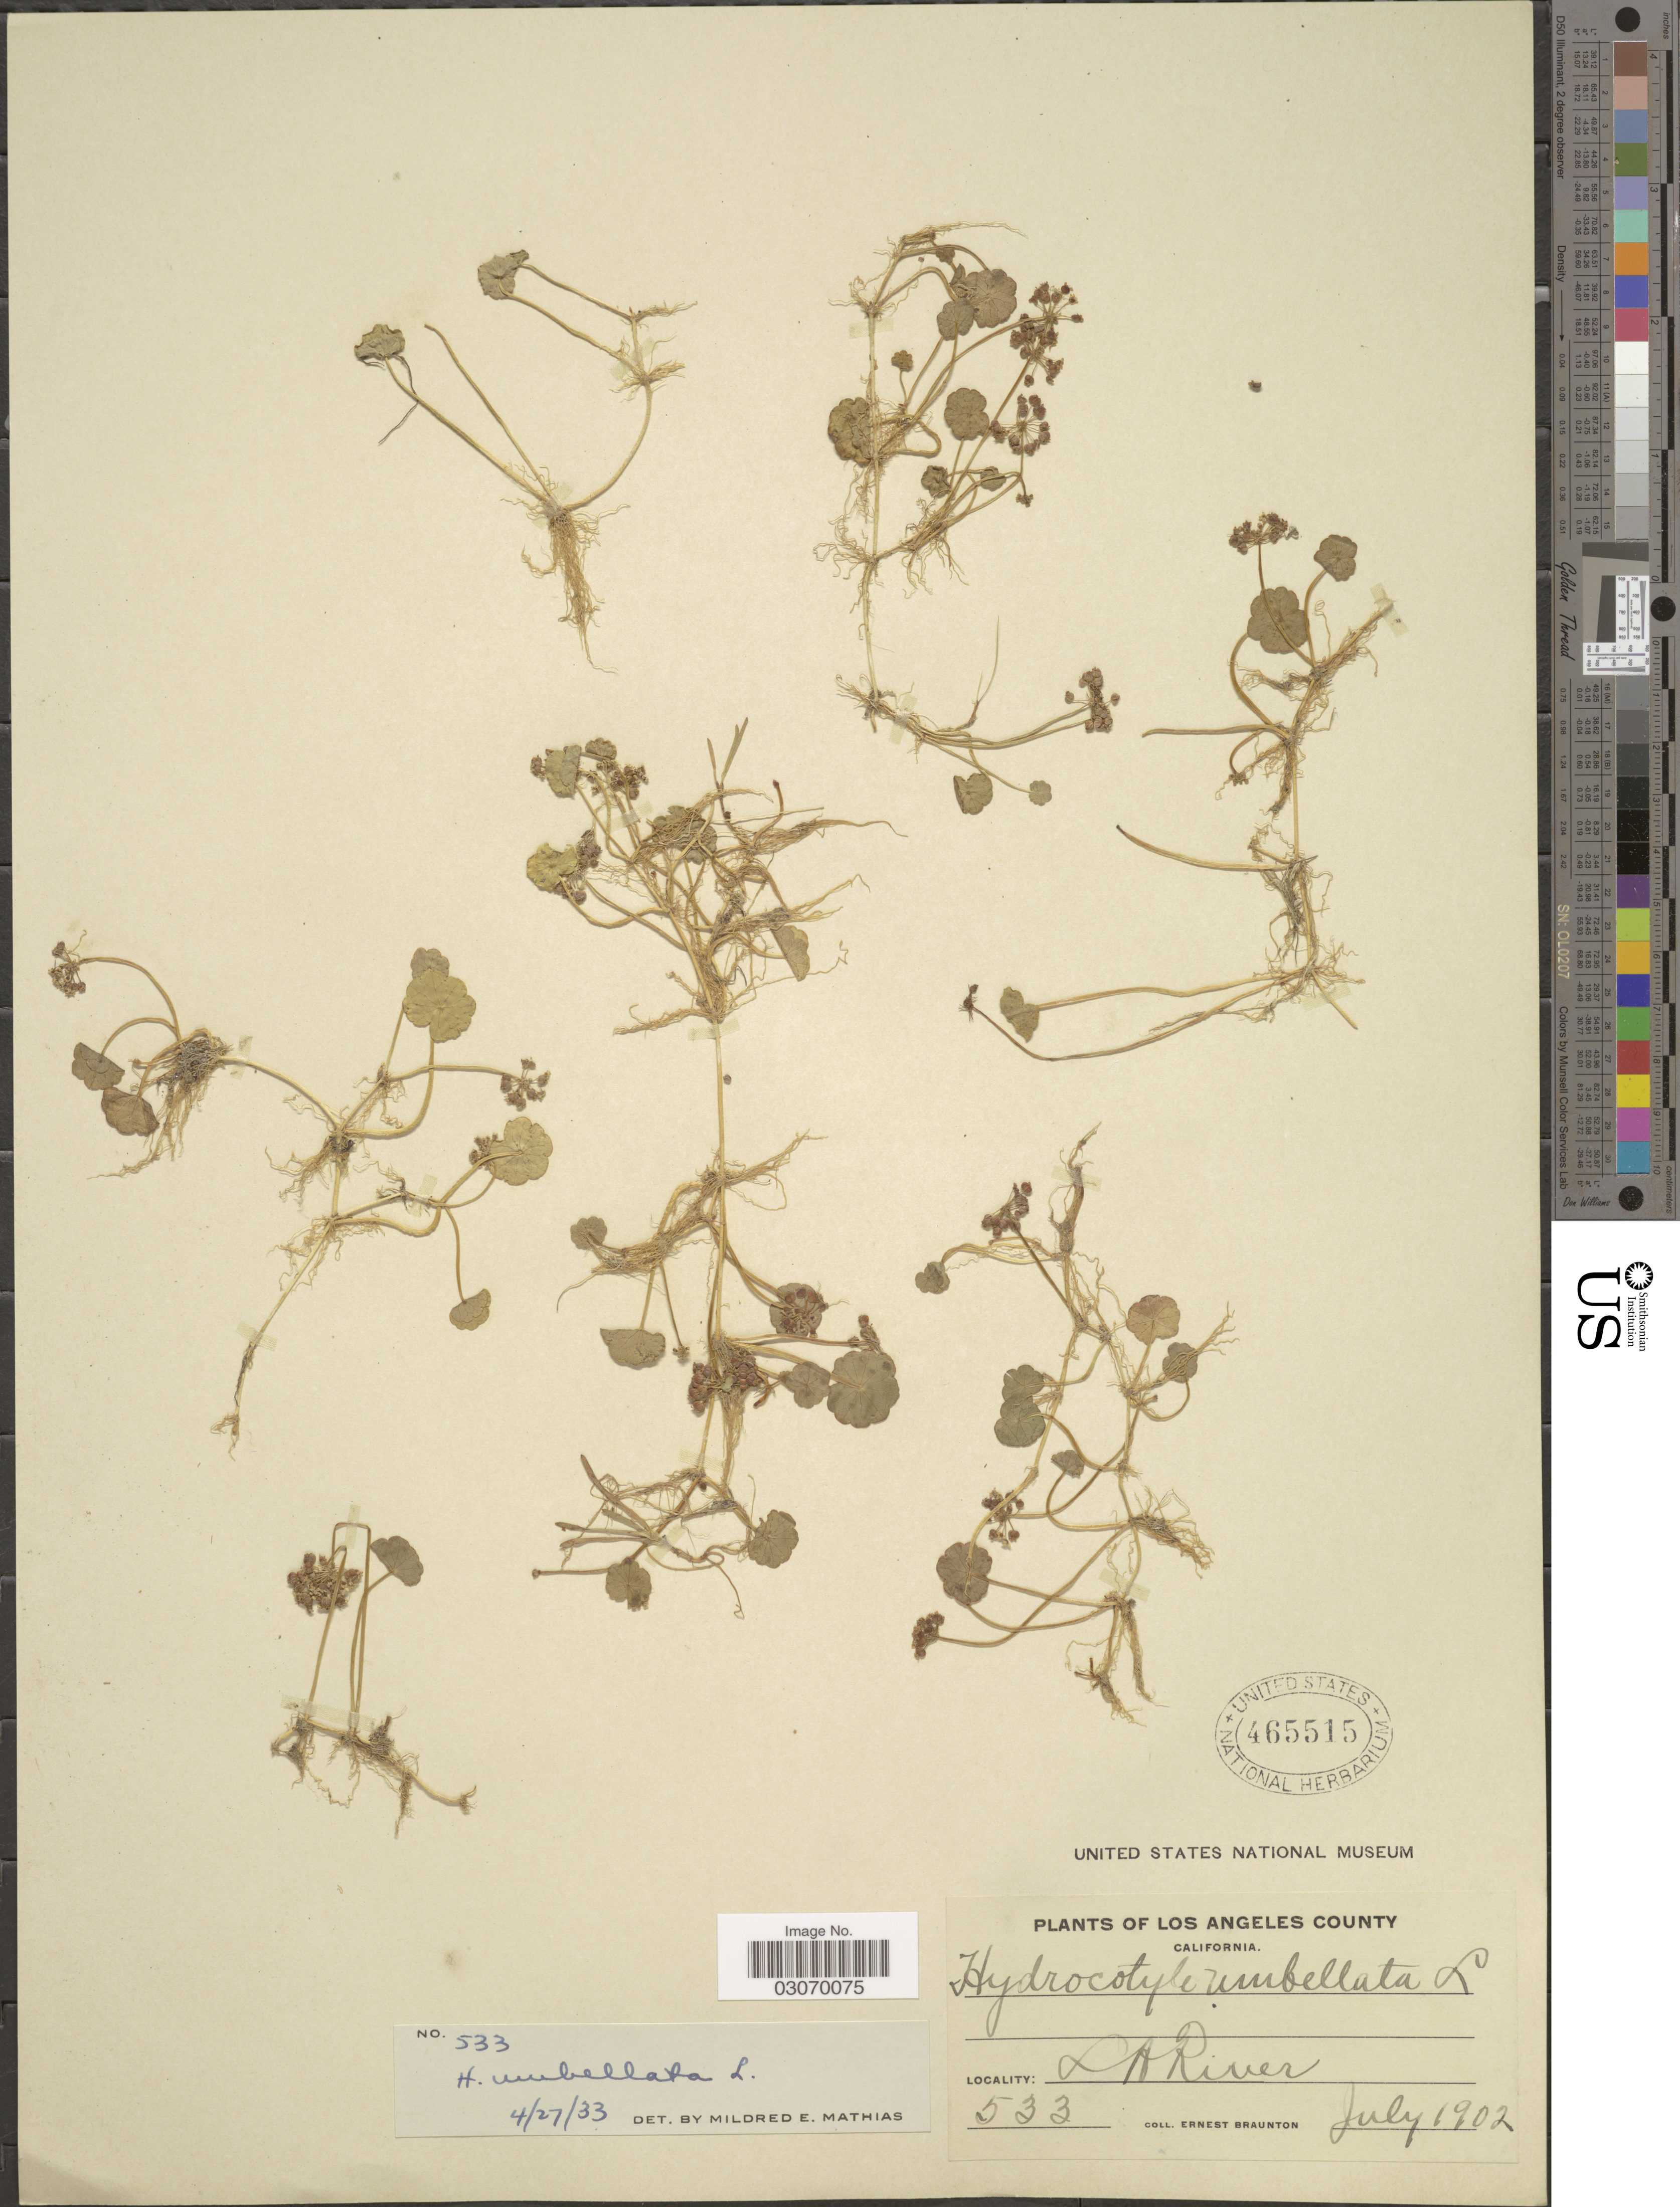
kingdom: Plantae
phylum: Tracheophyta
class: Magnoliopsida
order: Apiales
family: Araliaceae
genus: Hydrocotyle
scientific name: Hydrocotyle umbellata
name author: L.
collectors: E. Braunton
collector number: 533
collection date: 1902-07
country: United States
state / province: California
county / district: Los Angeles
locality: Los Angeles County. L A River.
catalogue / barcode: US 465515